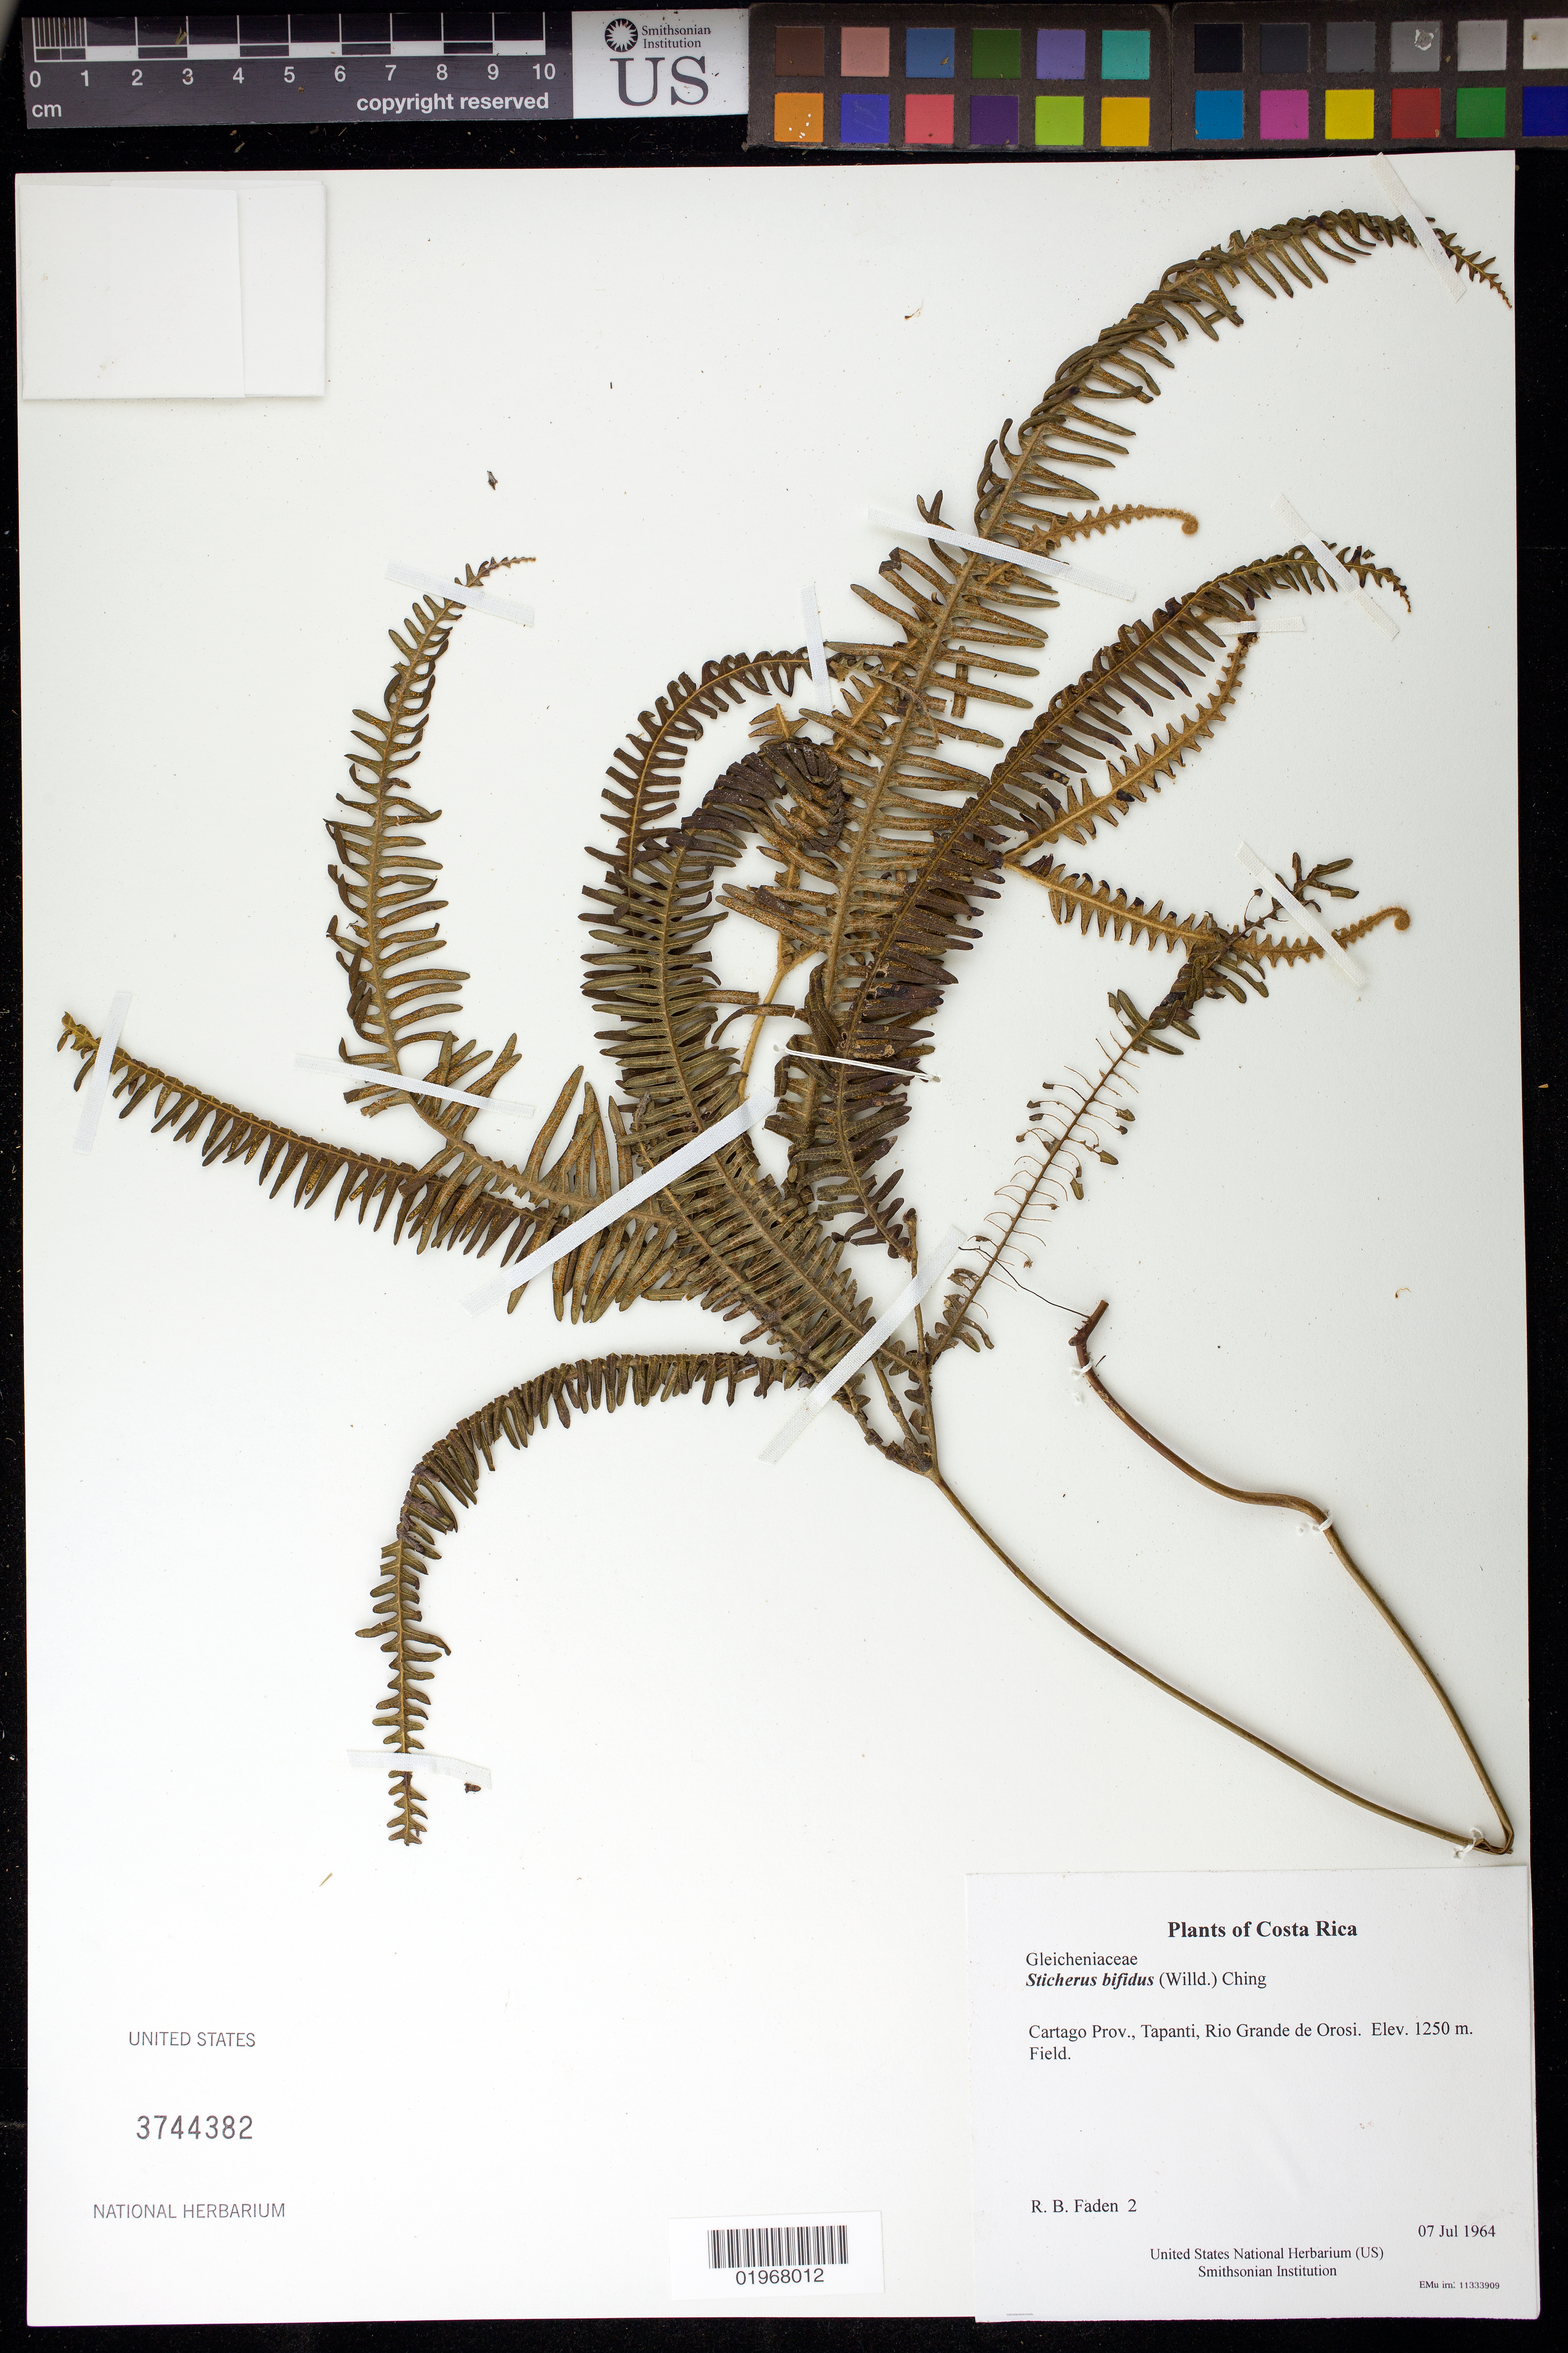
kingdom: Plantae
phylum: Tracheophyta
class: Polypodiopsida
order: Gleicheniales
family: Gleicheniaceae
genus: Sticherus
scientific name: Sticherus bifidus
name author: (Willd.) Ching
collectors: R. B. Faden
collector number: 2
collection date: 1964-07-07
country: Costa Rica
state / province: Cartago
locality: Tapanti, Rio Grande de Orosi.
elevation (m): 1250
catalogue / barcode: US 3744382